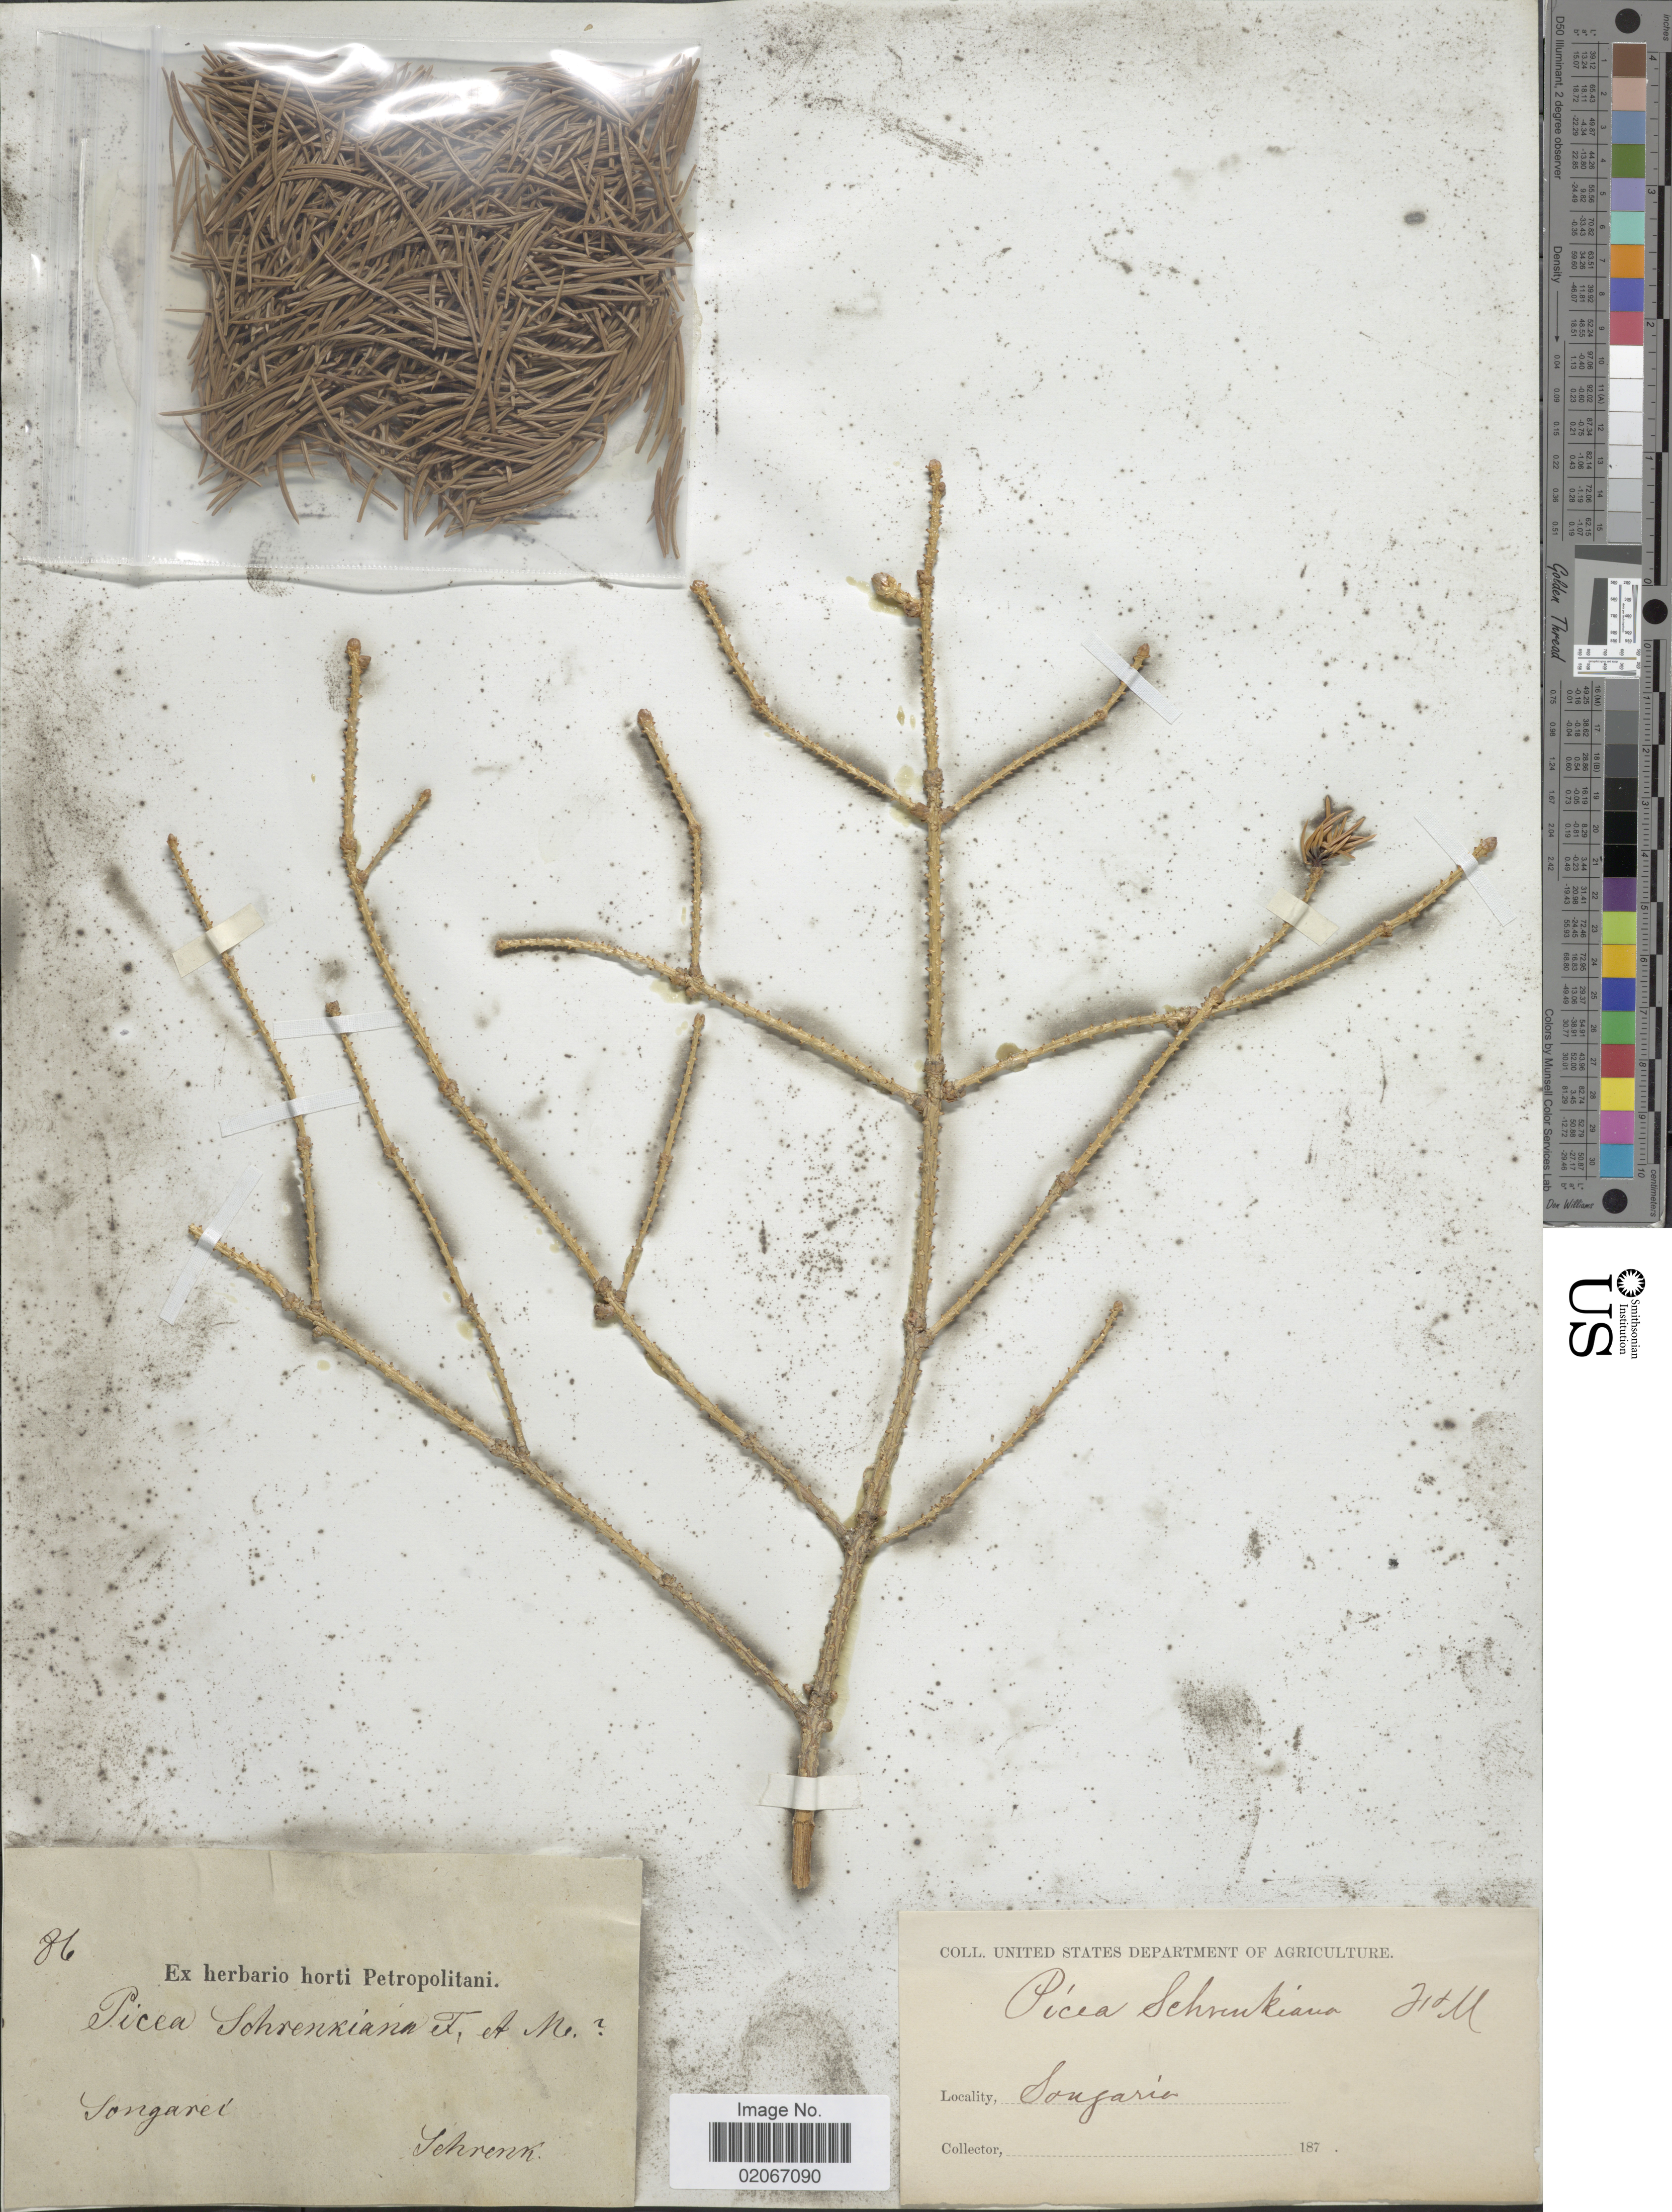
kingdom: Plantae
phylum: Tracheophyta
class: Pinopsida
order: Pinales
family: Pinaceae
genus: Picea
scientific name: Picea schrenkiana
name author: Fisch. & C.A. Mey.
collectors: A.G. Schrenk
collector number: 86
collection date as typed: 187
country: Kazakhstan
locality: Songoria